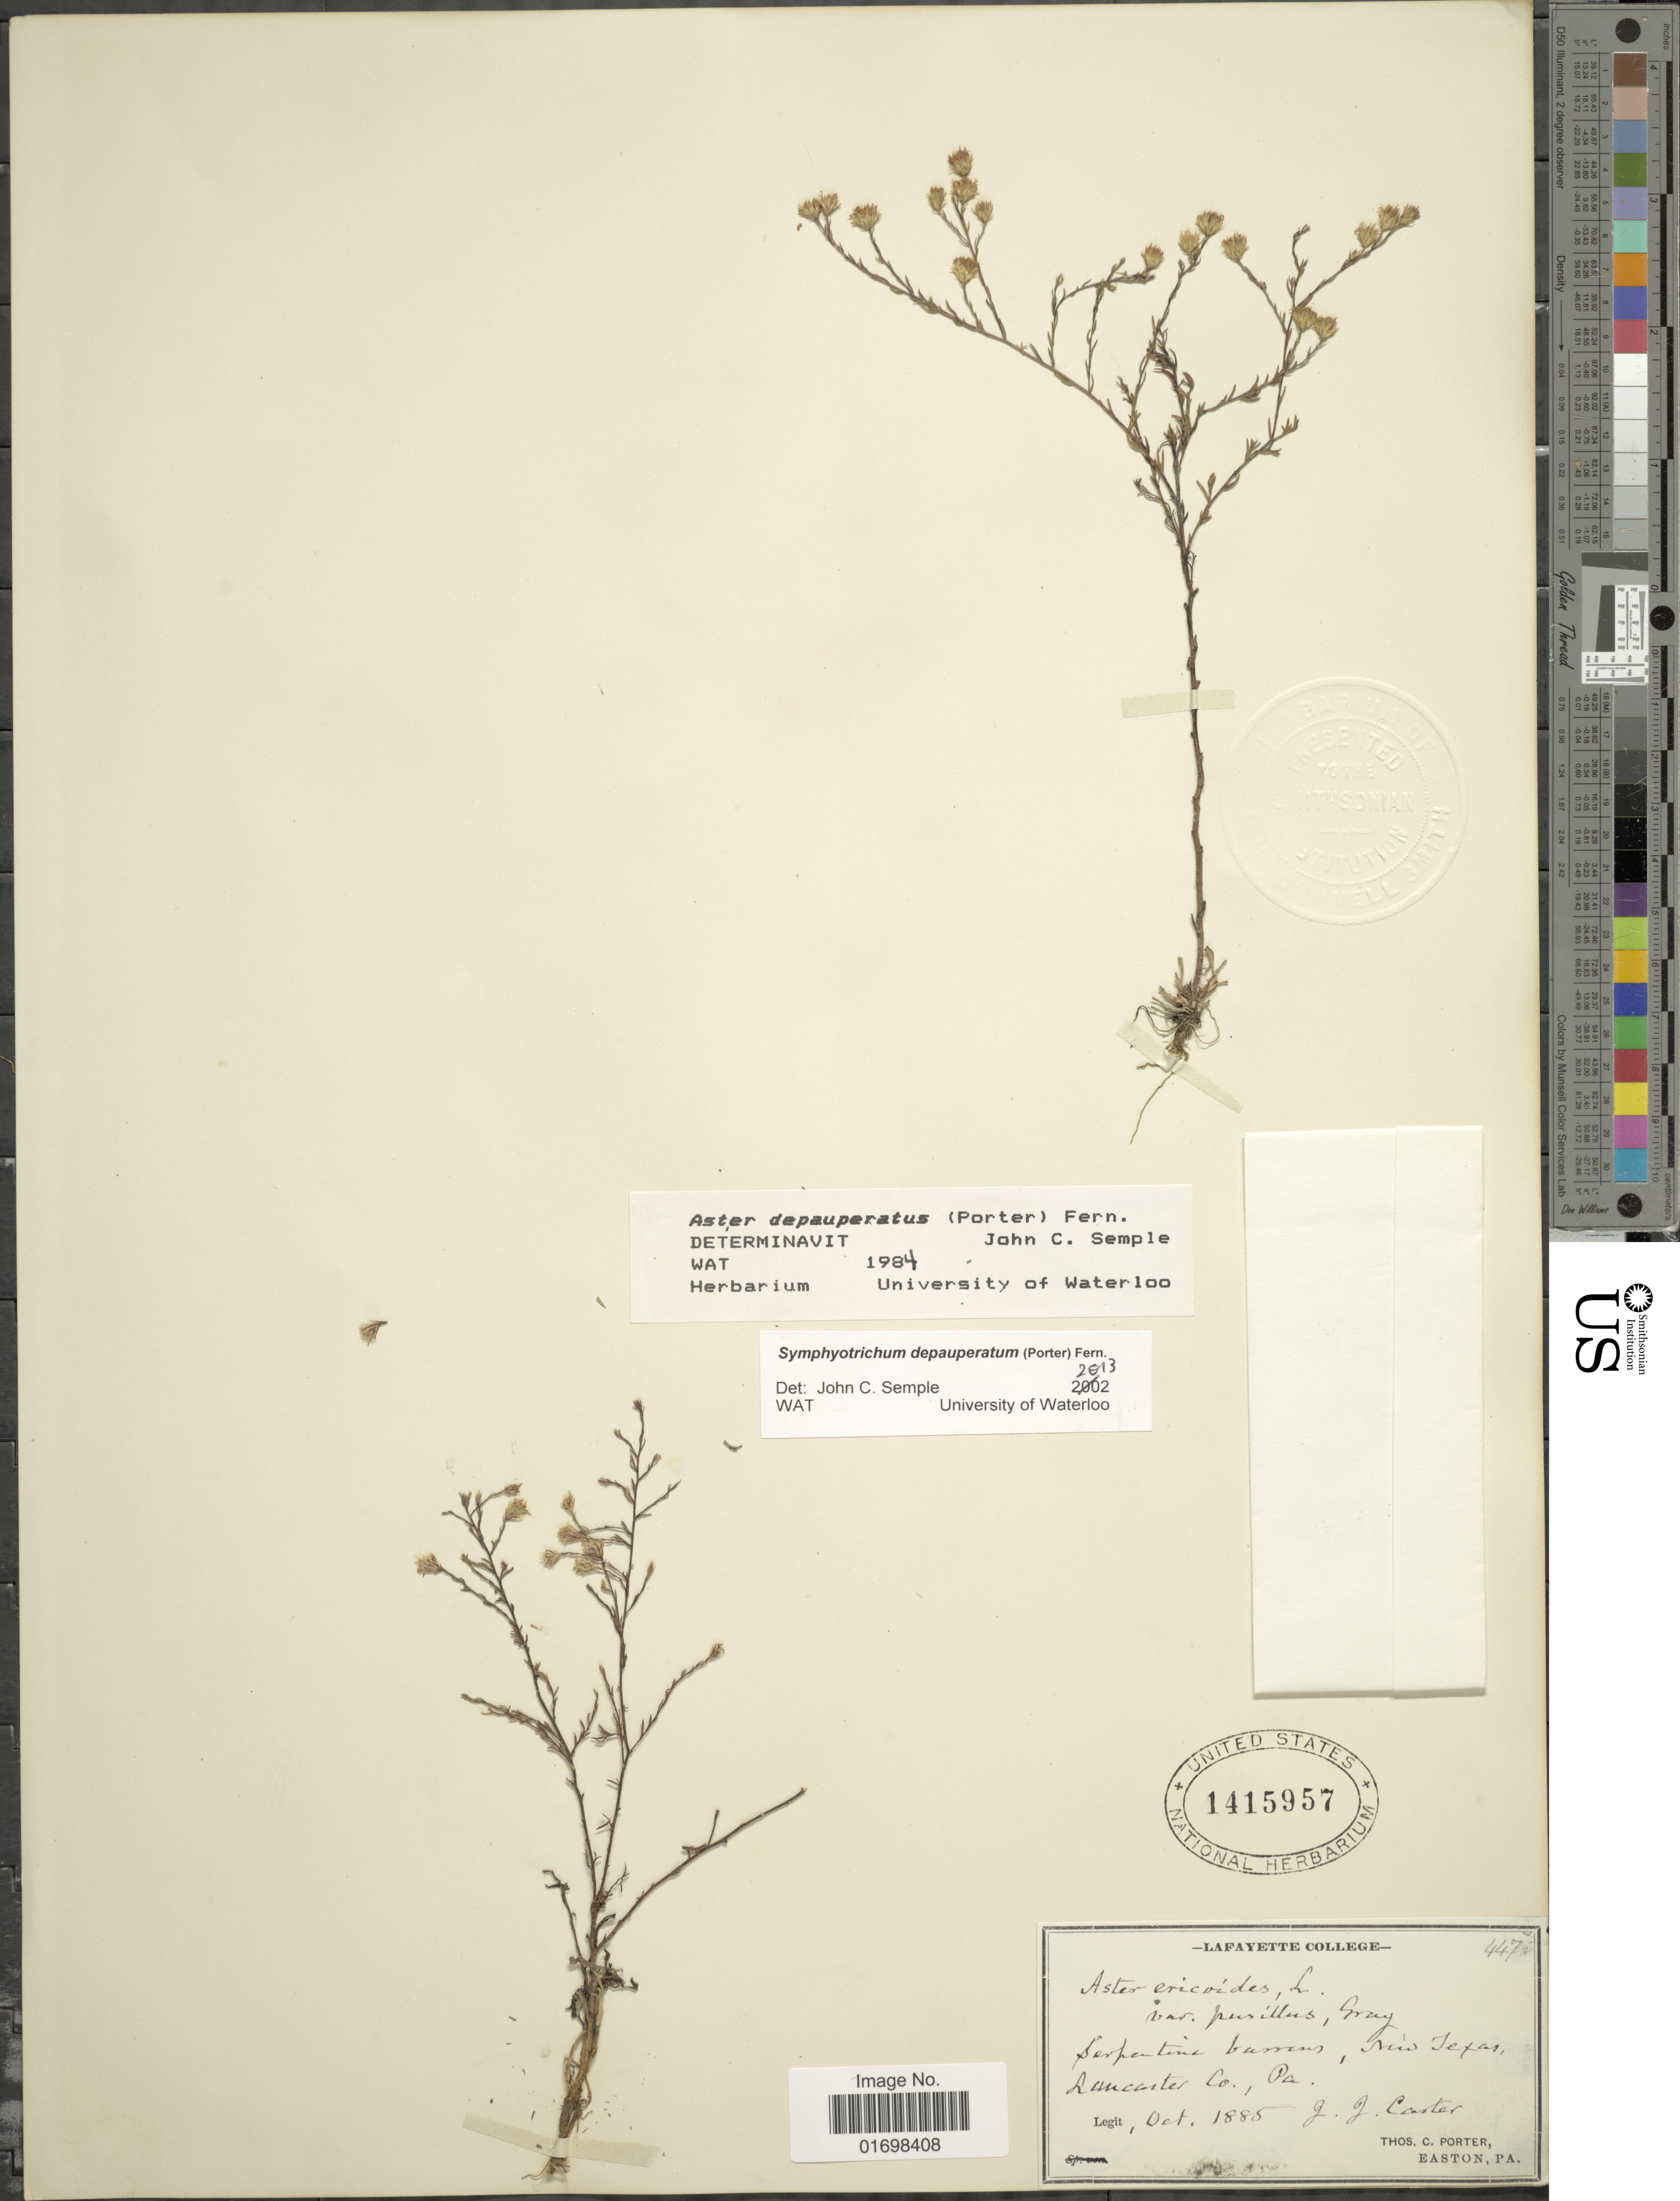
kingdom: Plantae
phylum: Tracheophyta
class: Magnoliopsida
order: Asterales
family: Asteraceae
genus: Symphyotrichum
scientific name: Symphyotrichum depauperatum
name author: (Fernald) G.L. Nesom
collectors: T. C. Porter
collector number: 447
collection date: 1885-10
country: United States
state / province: Pennsylvania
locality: Serpentine barrens, New texas, Lancaster Co.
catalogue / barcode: US 1415957